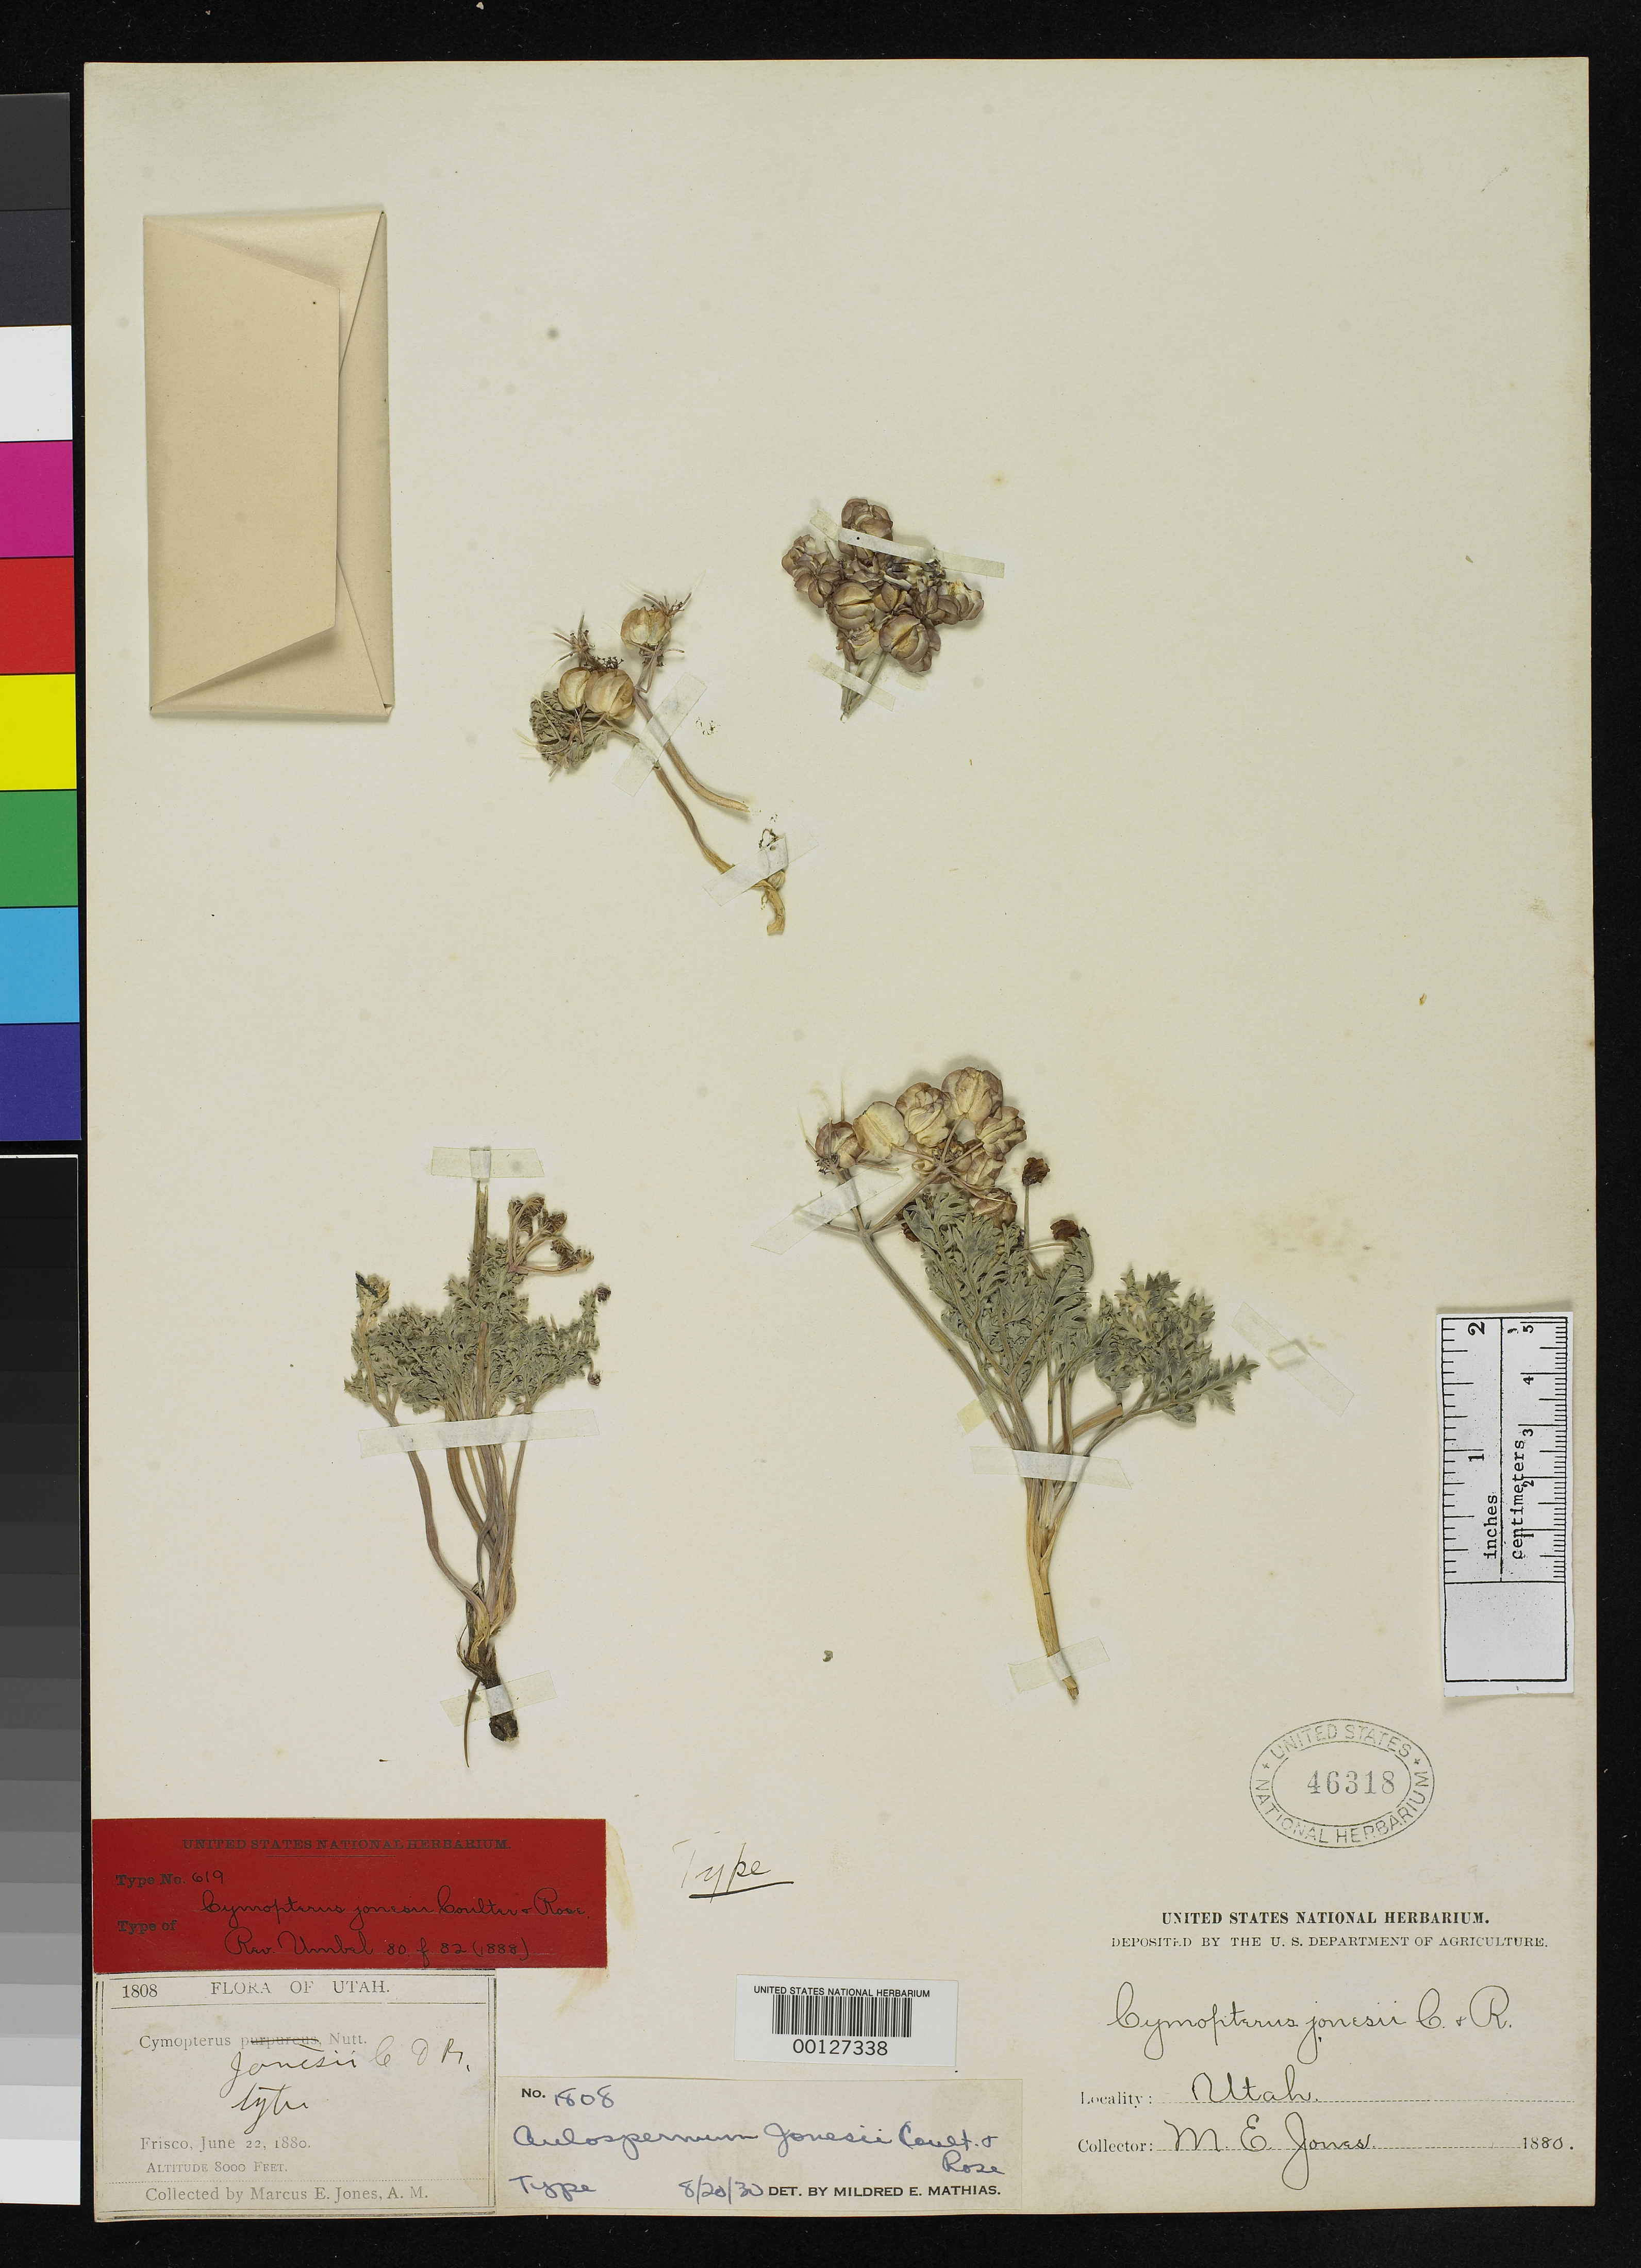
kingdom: Plantae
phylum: Tracheophyta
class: Magnoliopsida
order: Apiales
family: Apiaceae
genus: Cymopterus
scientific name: Cymopterus jonesii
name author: J.M. Coult. & Rose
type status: Holotype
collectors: M. E. Jones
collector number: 1808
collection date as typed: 22 Jun 1880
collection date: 1880-06-22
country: United States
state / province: Utah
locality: Frisco.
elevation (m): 2438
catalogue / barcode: US 46318